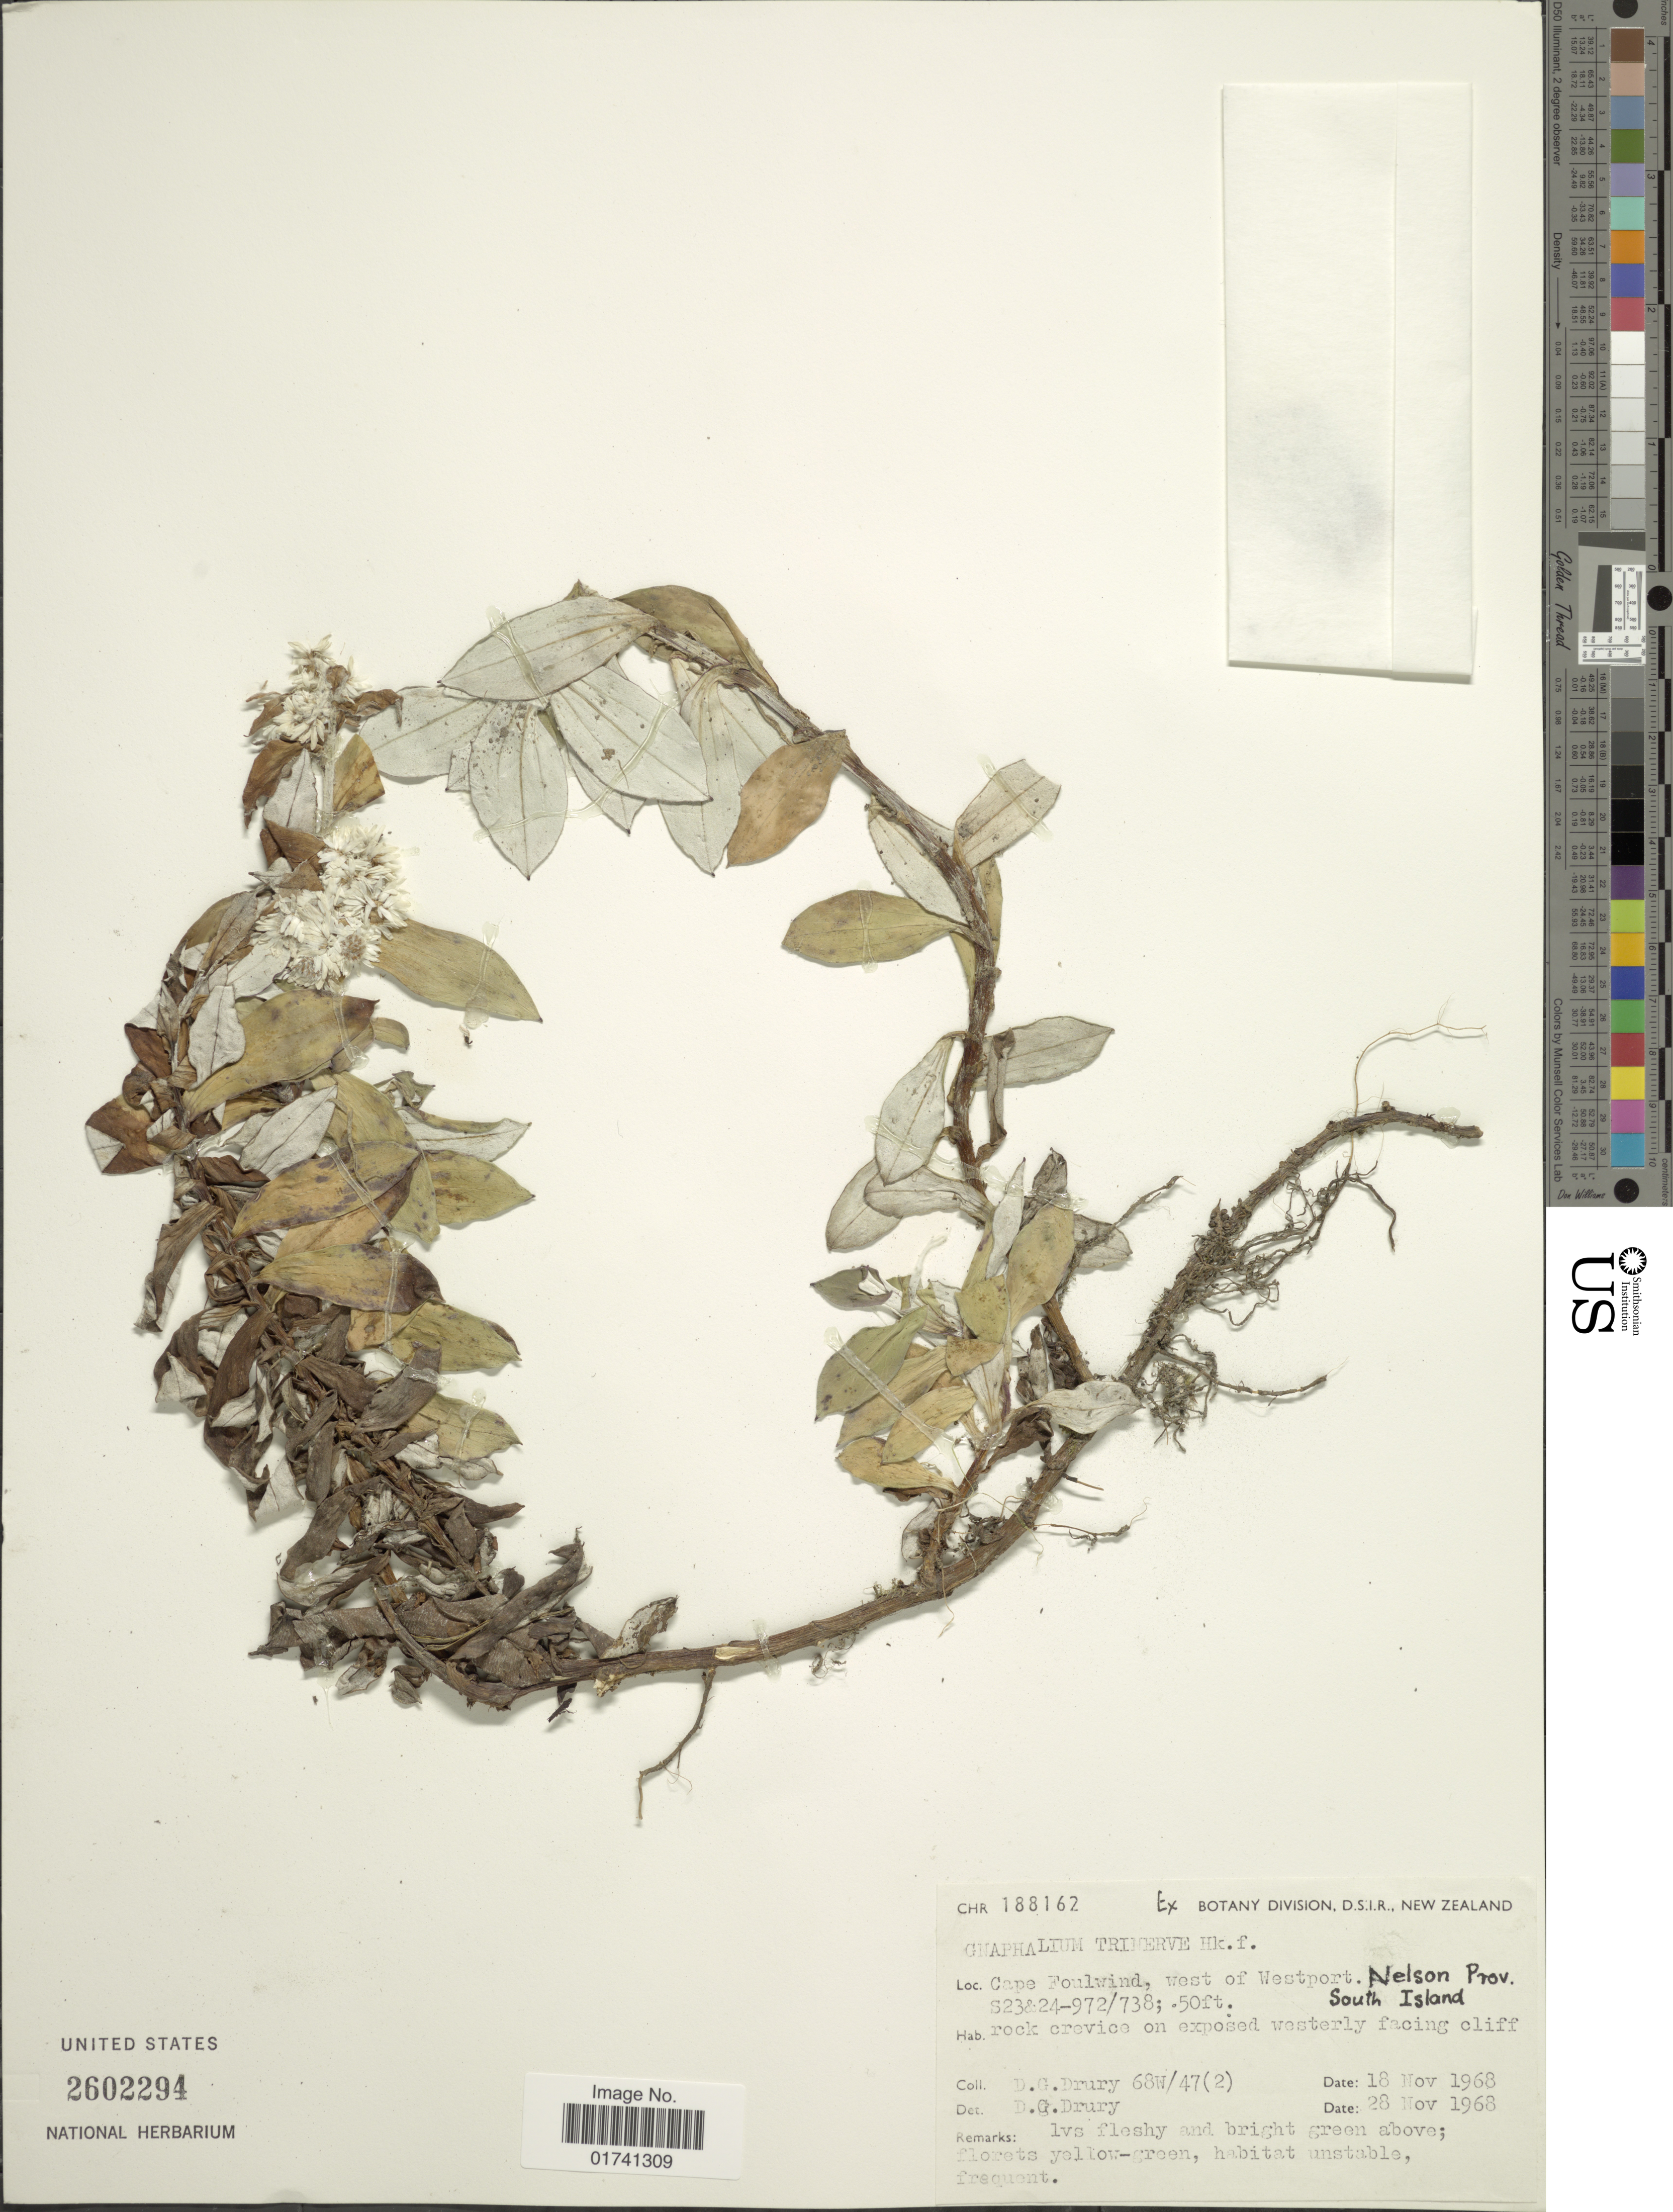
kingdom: Plantae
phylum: Tracheophyta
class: Magnoliopsida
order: Asterales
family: Asteraceae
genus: Anaphalioides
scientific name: Anaphalioides trinervis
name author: (G. Forst.) Anderb.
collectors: D. Drury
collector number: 68W/47 (2)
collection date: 1968-11-18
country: New Zealand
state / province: Nelson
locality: Cape Foulwind, west of Westport, S23&-972/738, South Island.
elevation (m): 15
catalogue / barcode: US 2602294